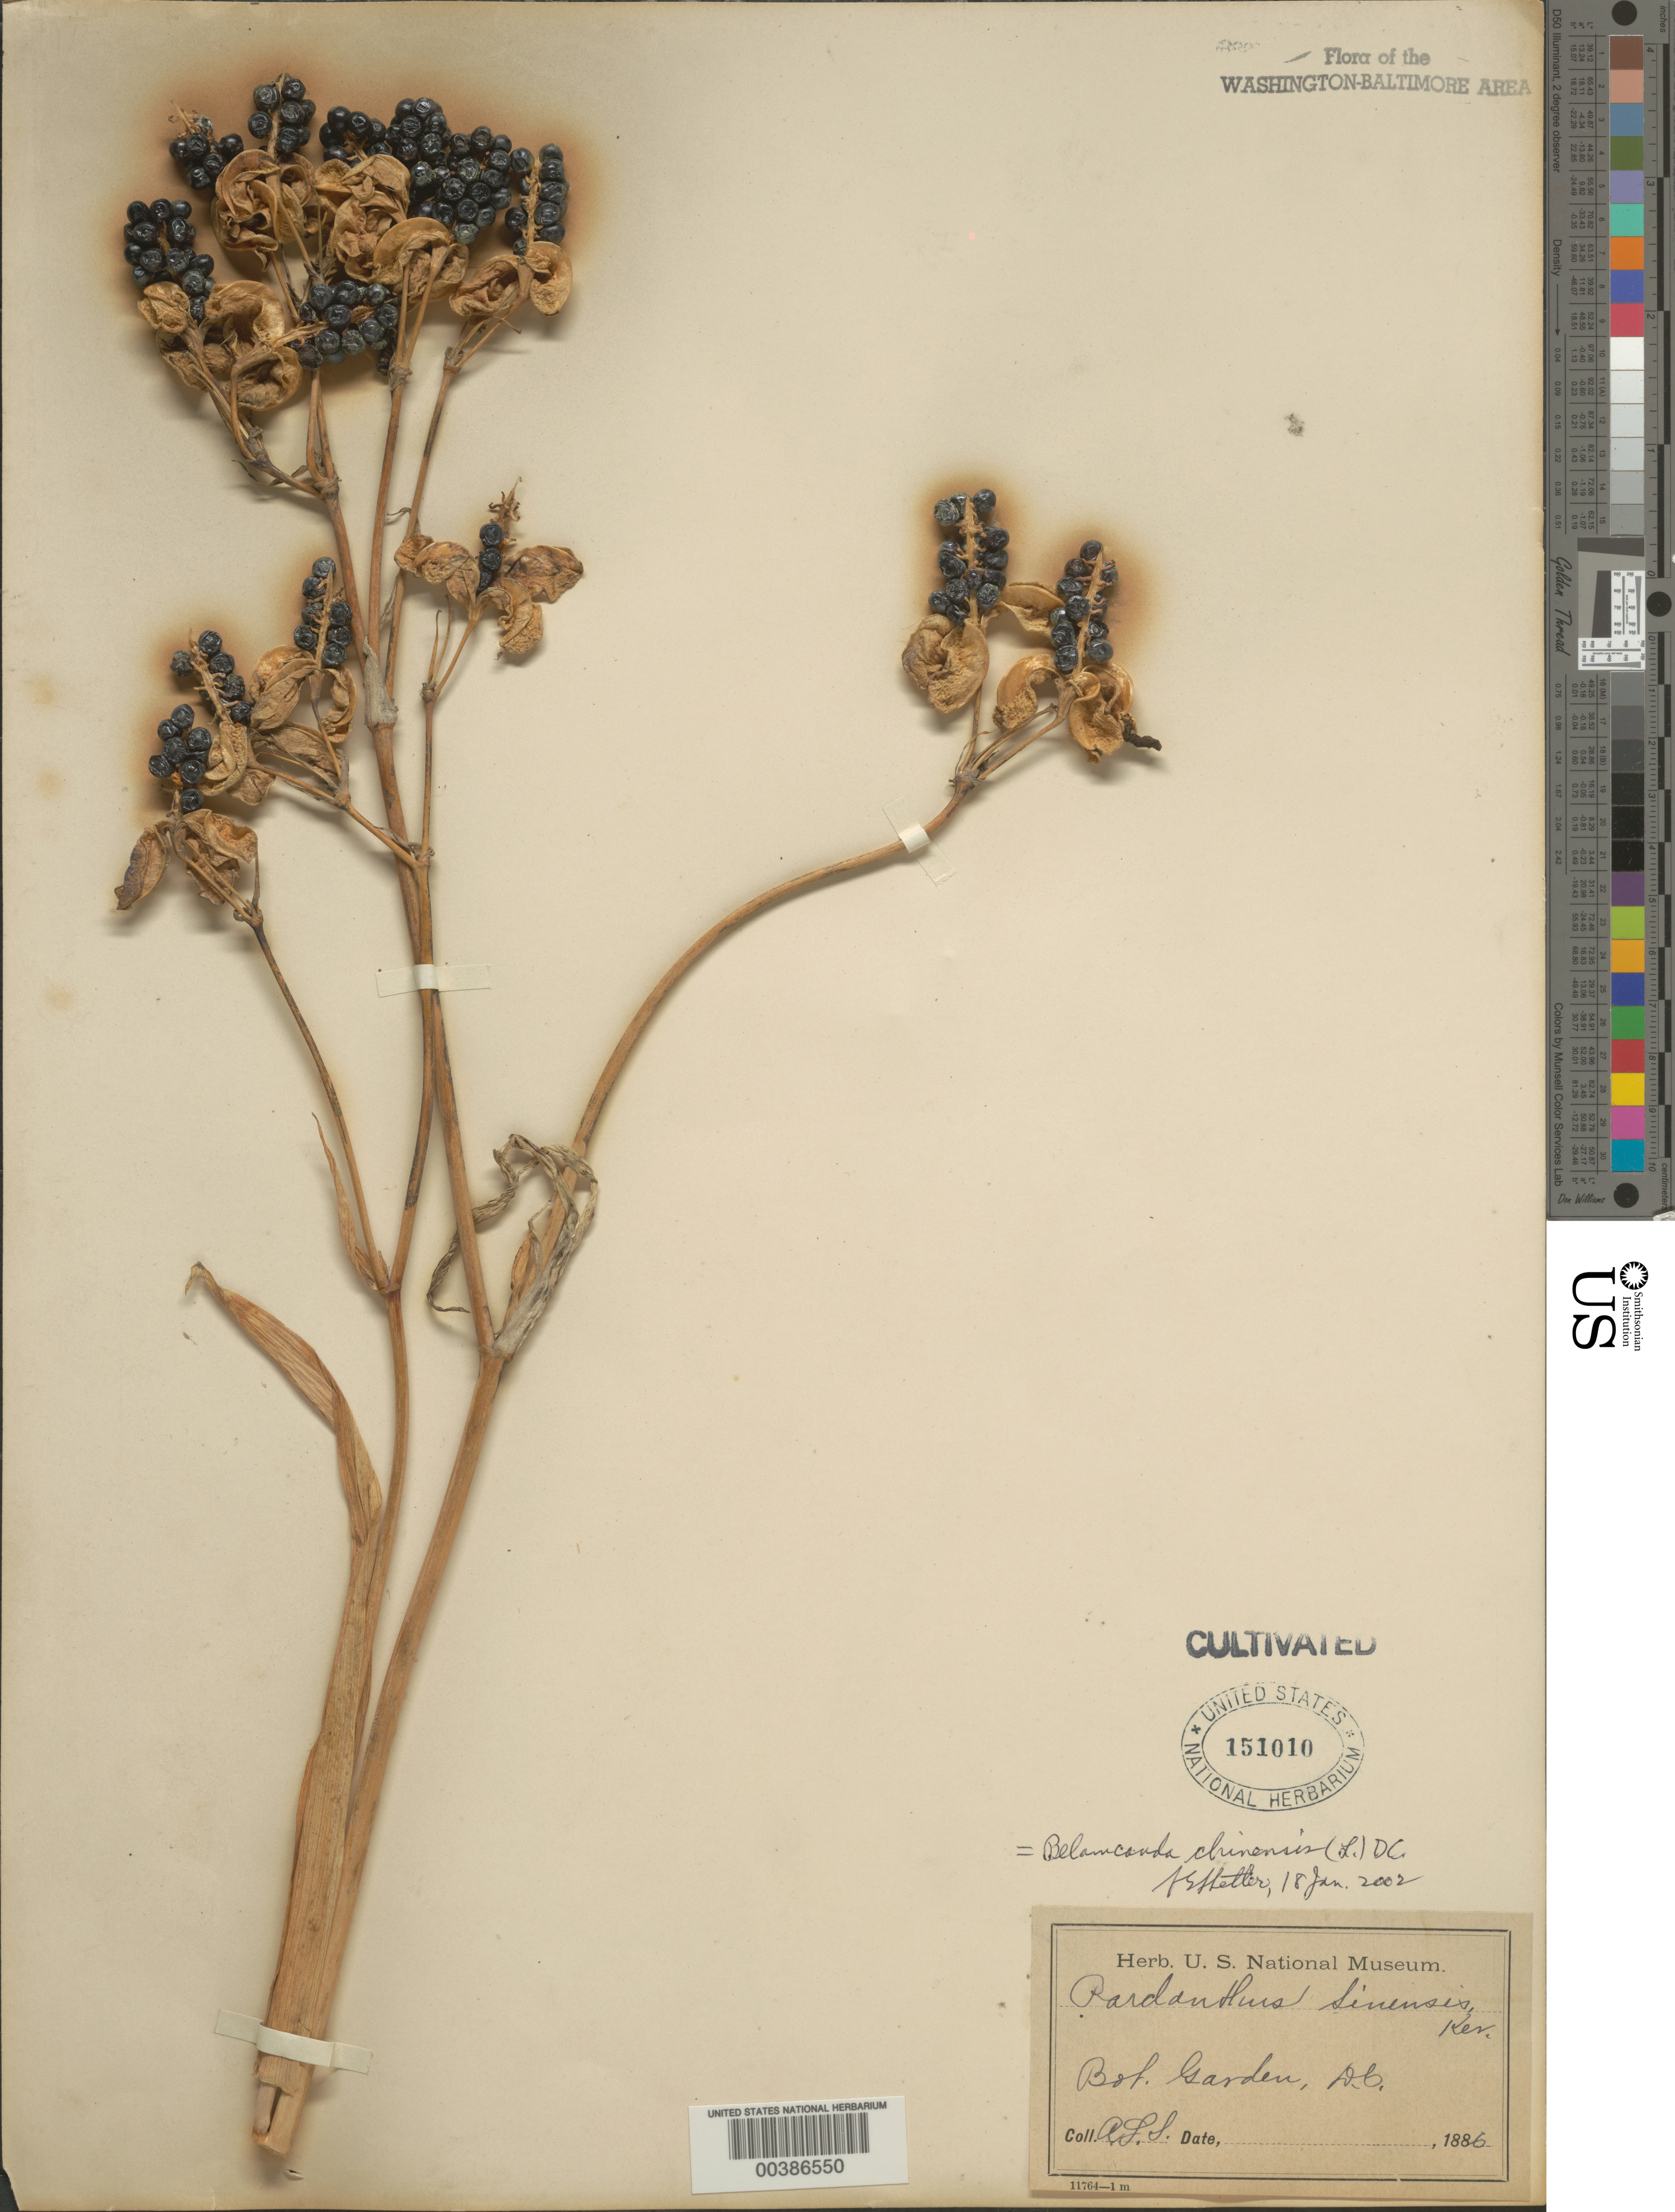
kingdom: Plantae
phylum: Tracheophyta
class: Liliopsida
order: Asparagales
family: Iridaceae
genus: Iris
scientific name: Iris domestica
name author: (L.) Goldblatt & Mabb.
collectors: A. L. Schott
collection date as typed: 1886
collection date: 1886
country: United States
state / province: District of Columbia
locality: Botanical Garden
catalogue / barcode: US 151010